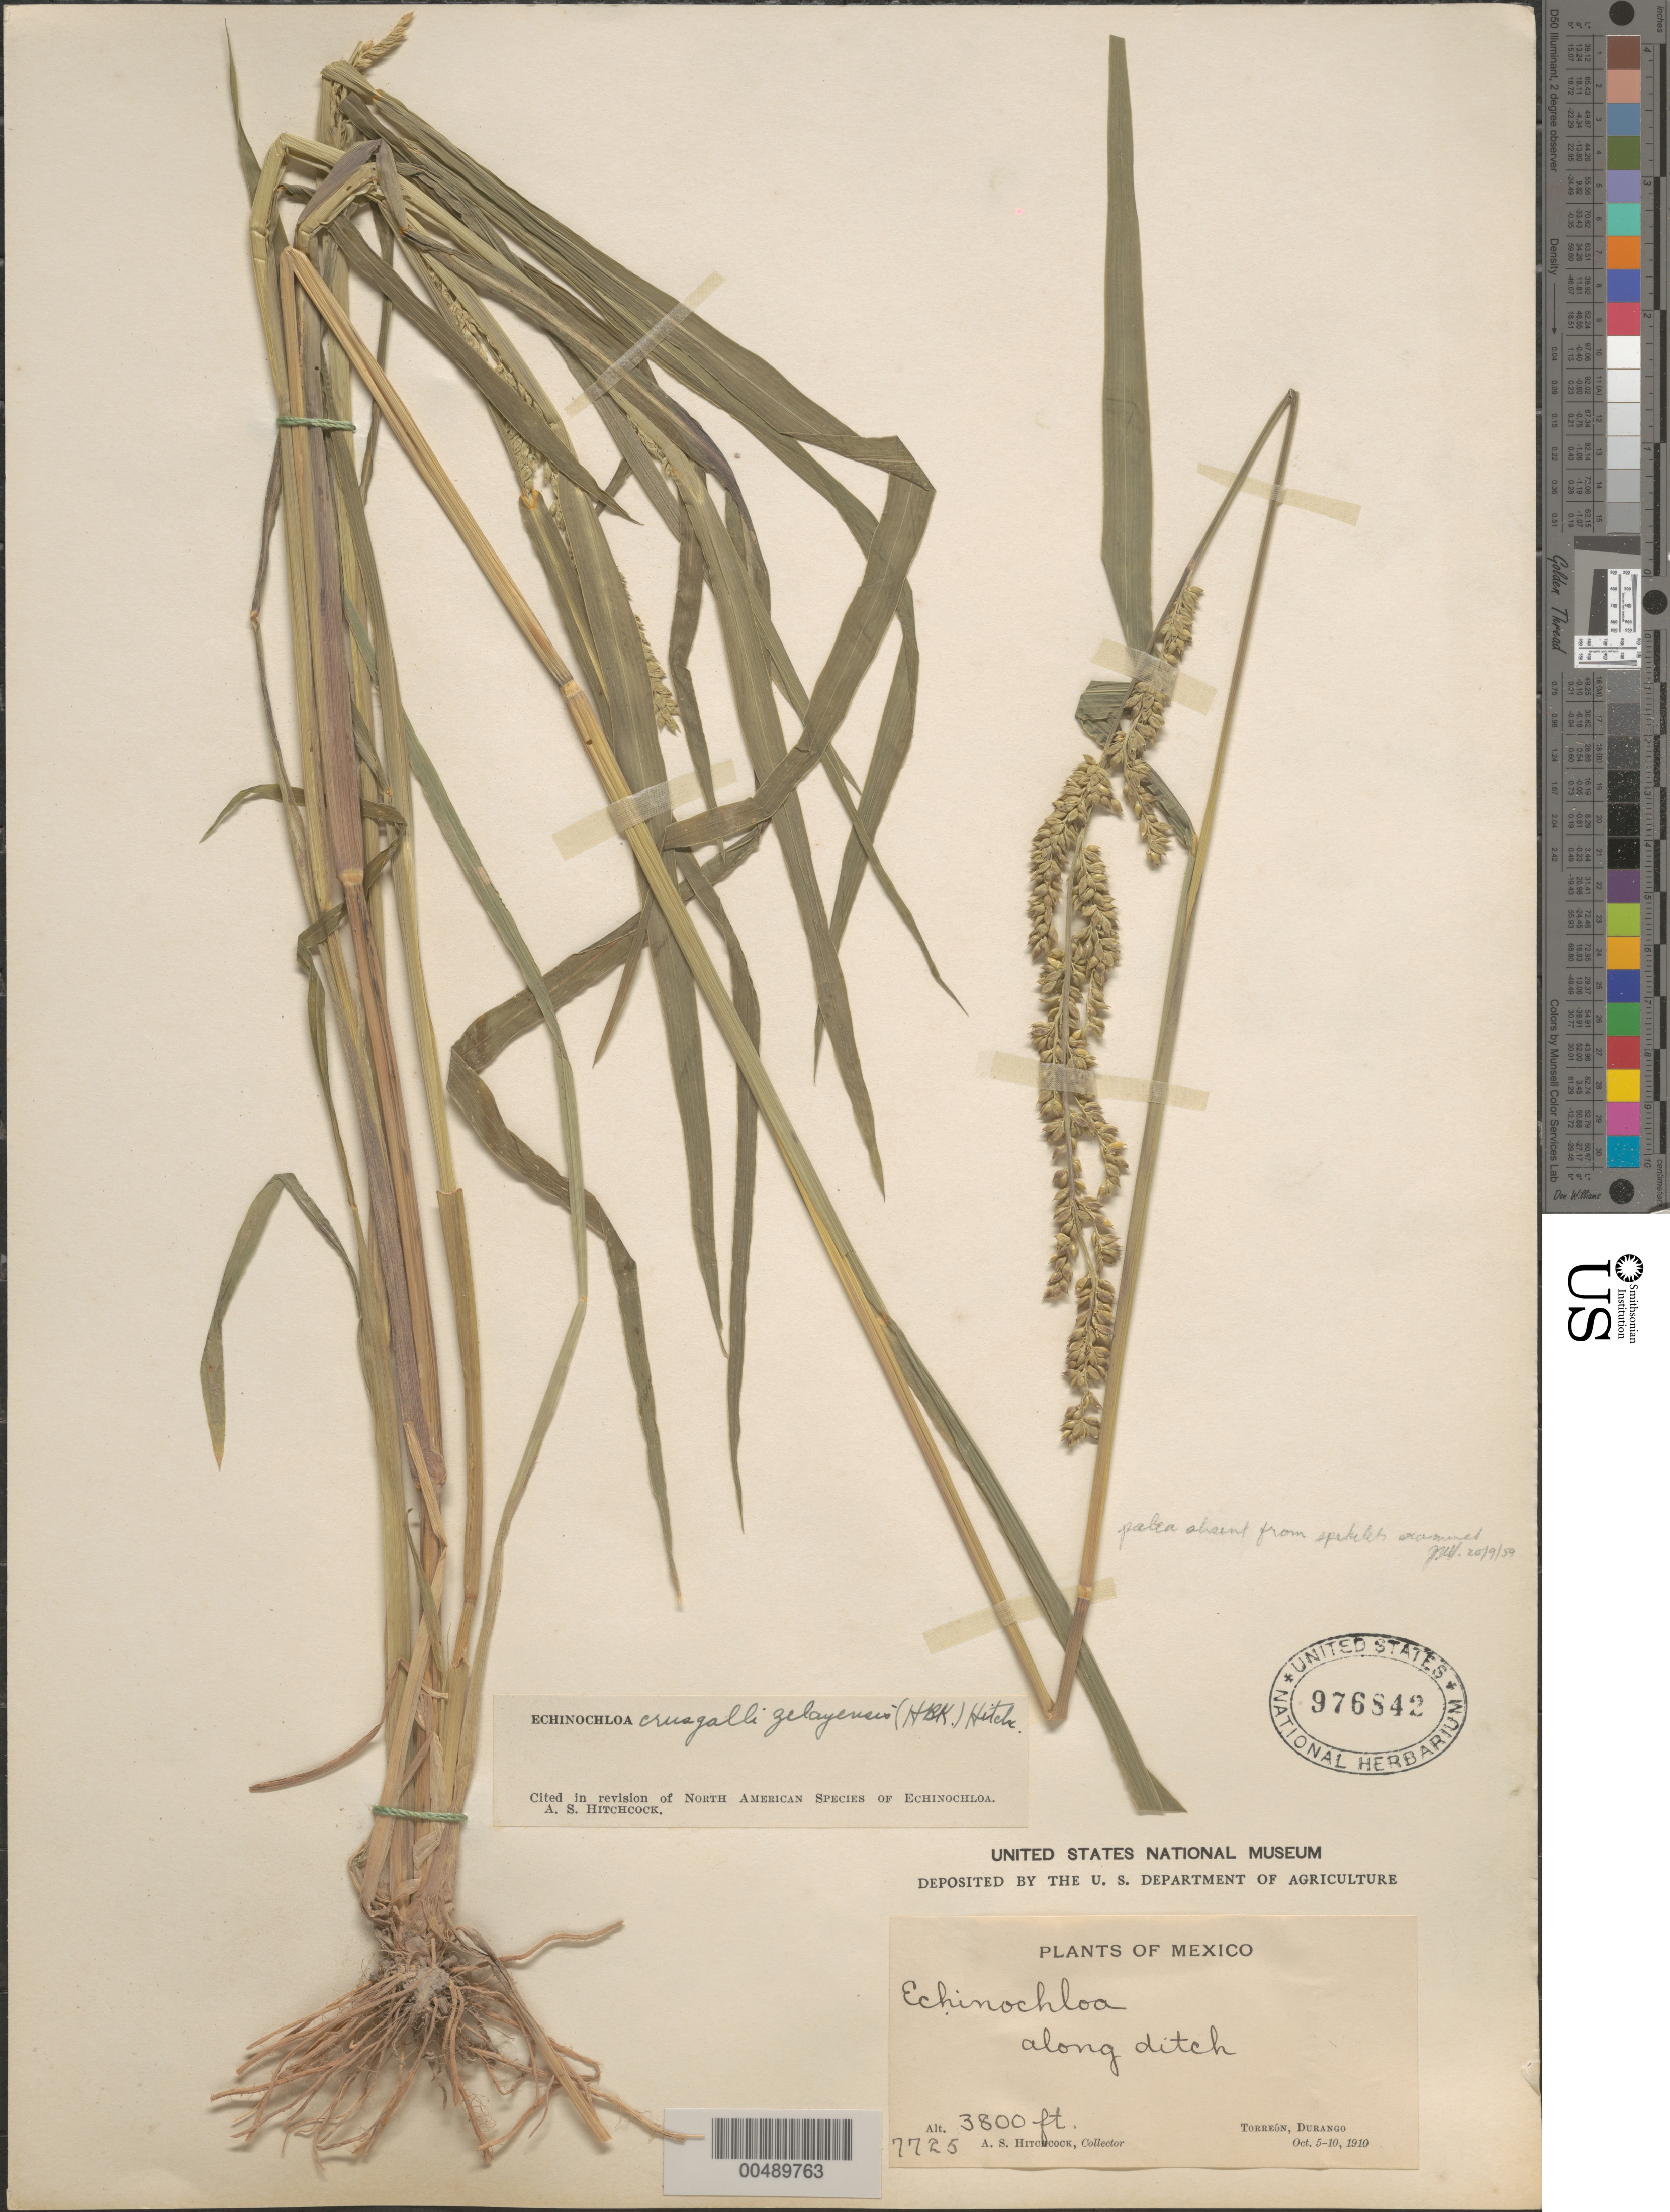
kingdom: Plantae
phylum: Tracheophyta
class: Liliopsida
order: Poales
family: Poaceae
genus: Echinochloa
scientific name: Echinochloa crus-galli var. zelayensis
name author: (Kunth) Hitchc.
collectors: A. S. Hitchcock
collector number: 7725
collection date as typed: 5 Oct 1910 to 10 Oct 1910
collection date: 1910-10-05/1910-10-10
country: Mexico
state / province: Durango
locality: Torréon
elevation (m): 1158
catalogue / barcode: US 976842